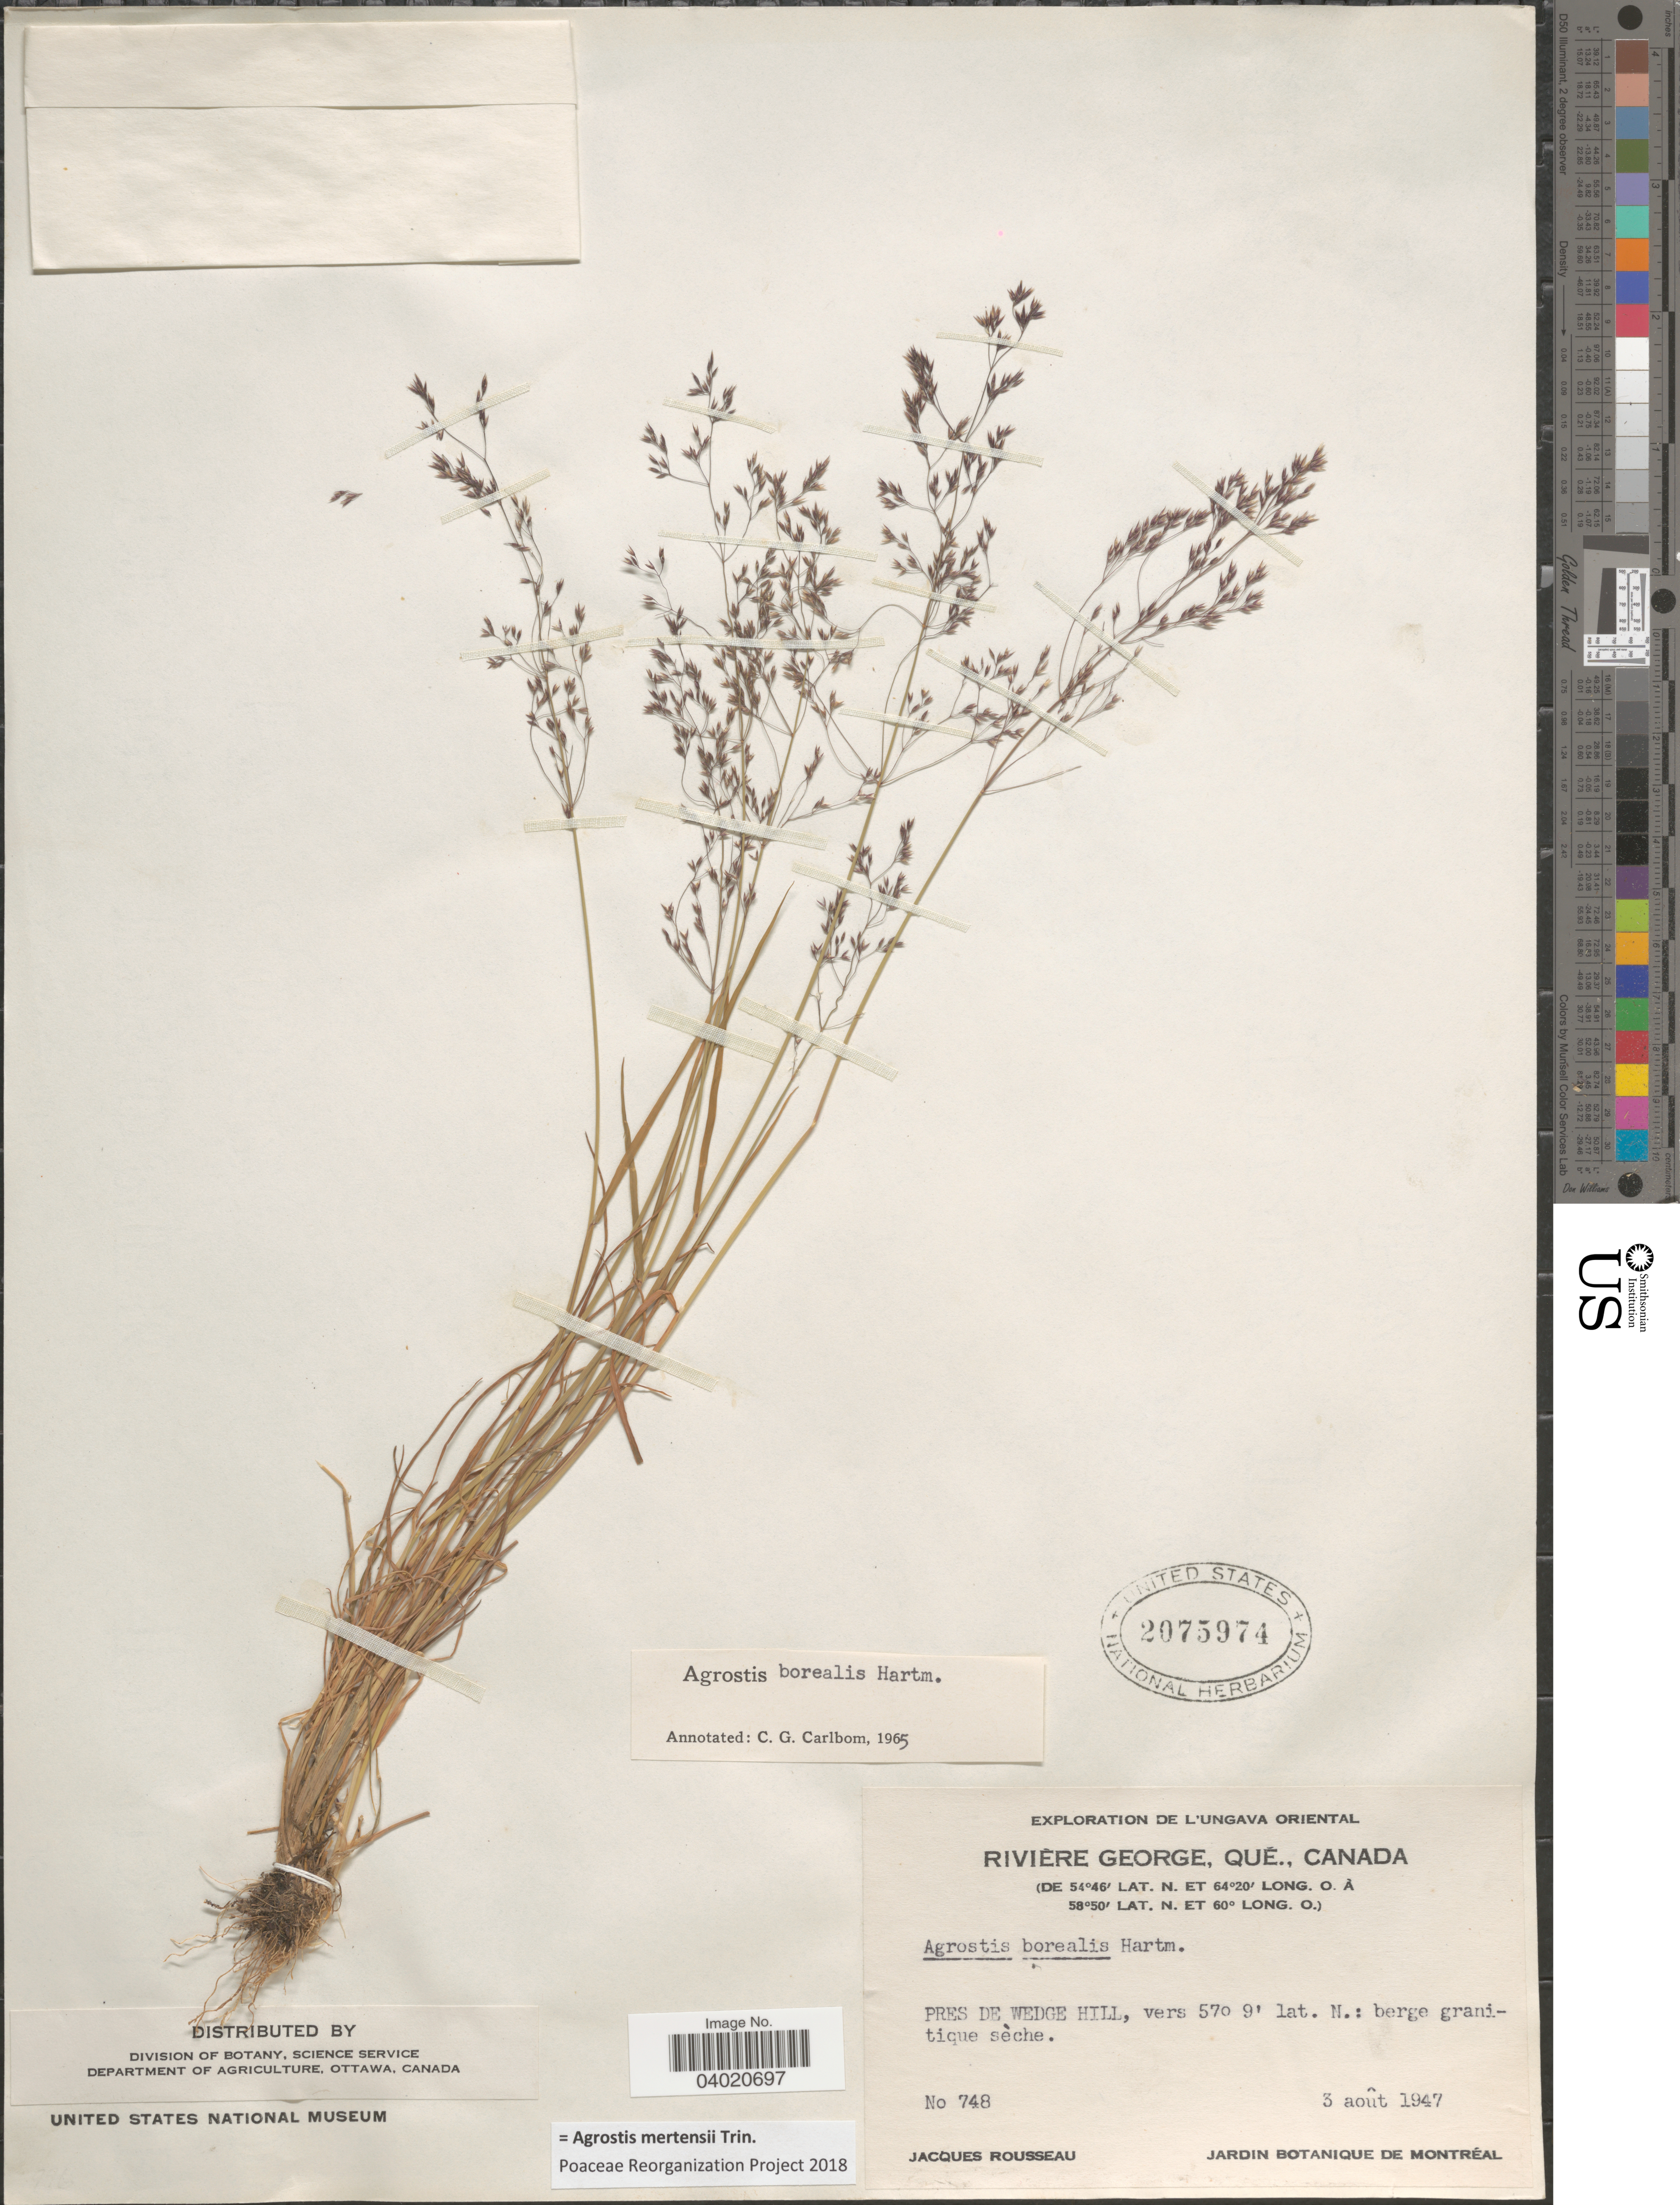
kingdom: Plantae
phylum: Tracheophyta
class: Liliopsida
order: Poales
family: Poaceae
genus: Agrostis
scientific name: Agrostis mertensii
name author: Trin.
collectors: J. Rousseau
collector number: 748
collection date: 1947-08-03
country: Canada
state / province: Quebec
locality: Rivière George. Pres de Wedge Hill.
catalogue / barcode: US 2075974